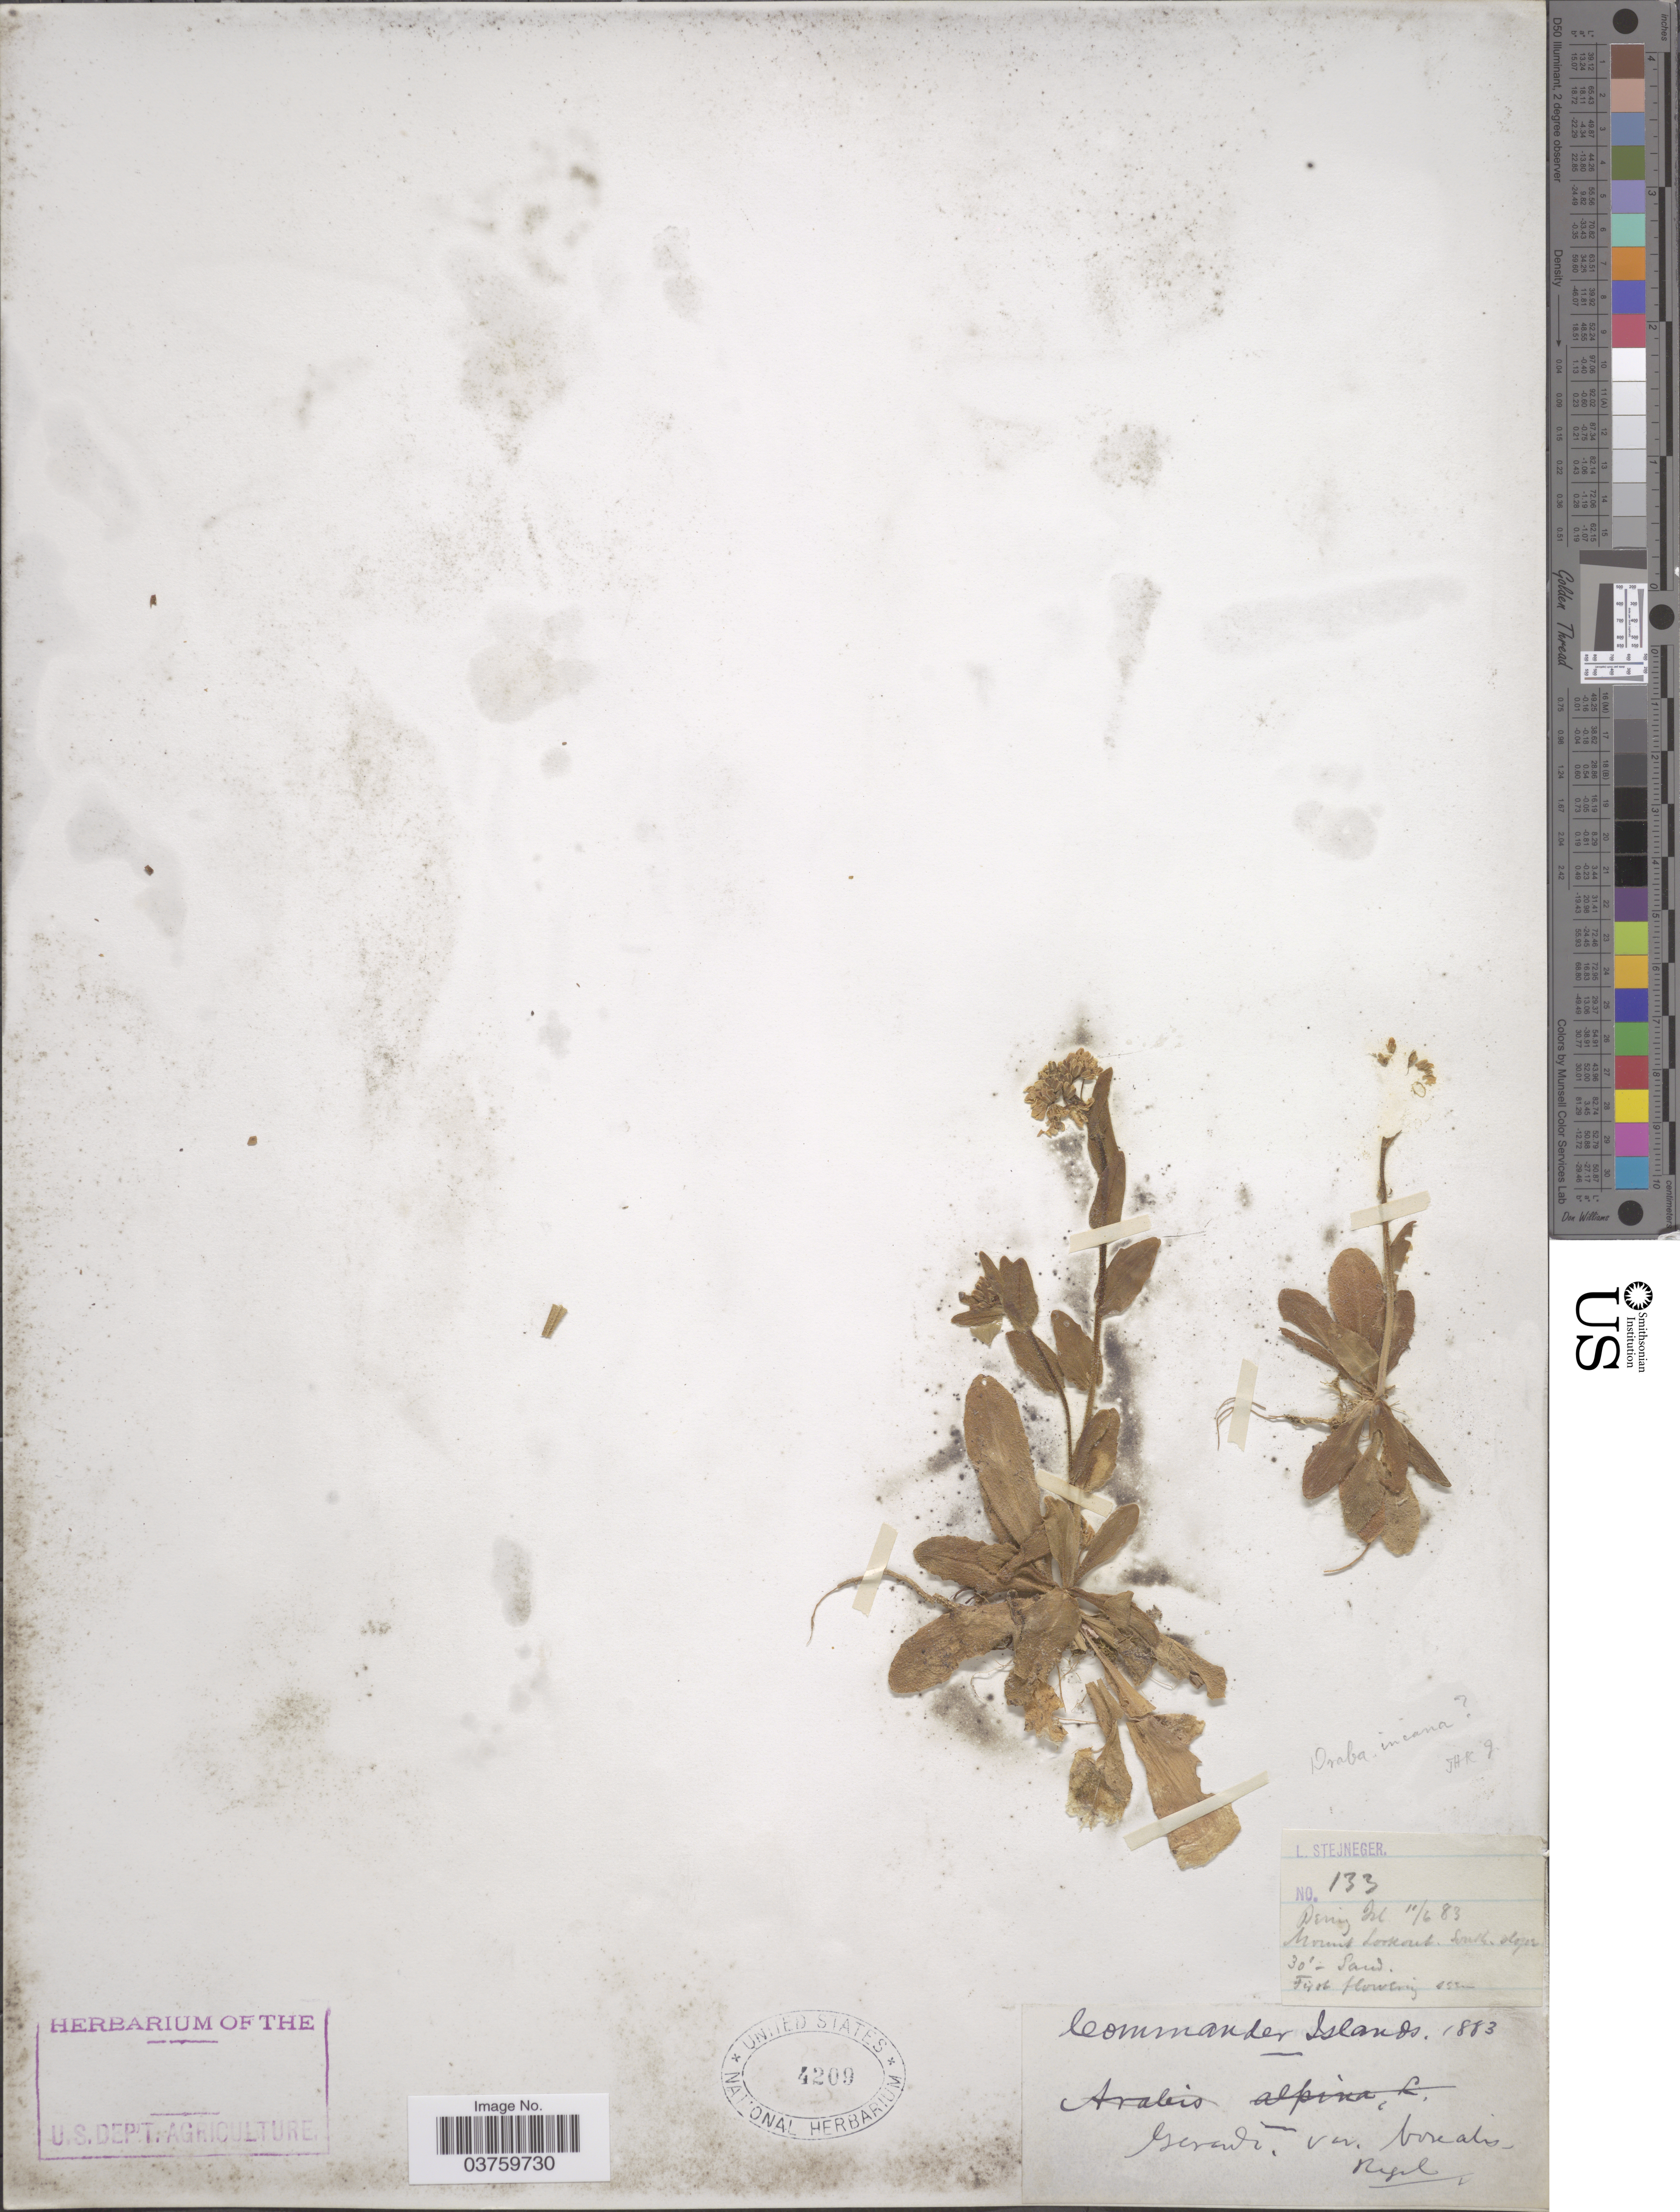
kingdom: Plantae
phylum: Tracheophyta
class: Magnoliopsida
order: Brassicales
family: Brassicaceae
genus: Arabis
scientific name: Arabis incana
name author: Moench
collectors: L. Stejneger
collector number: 133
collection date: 1883-06-11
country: Russian Federation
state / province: Kamchatka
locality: Bering Isl. Mount Lookout, South slope. Commander Islands.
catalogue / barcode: US 4209